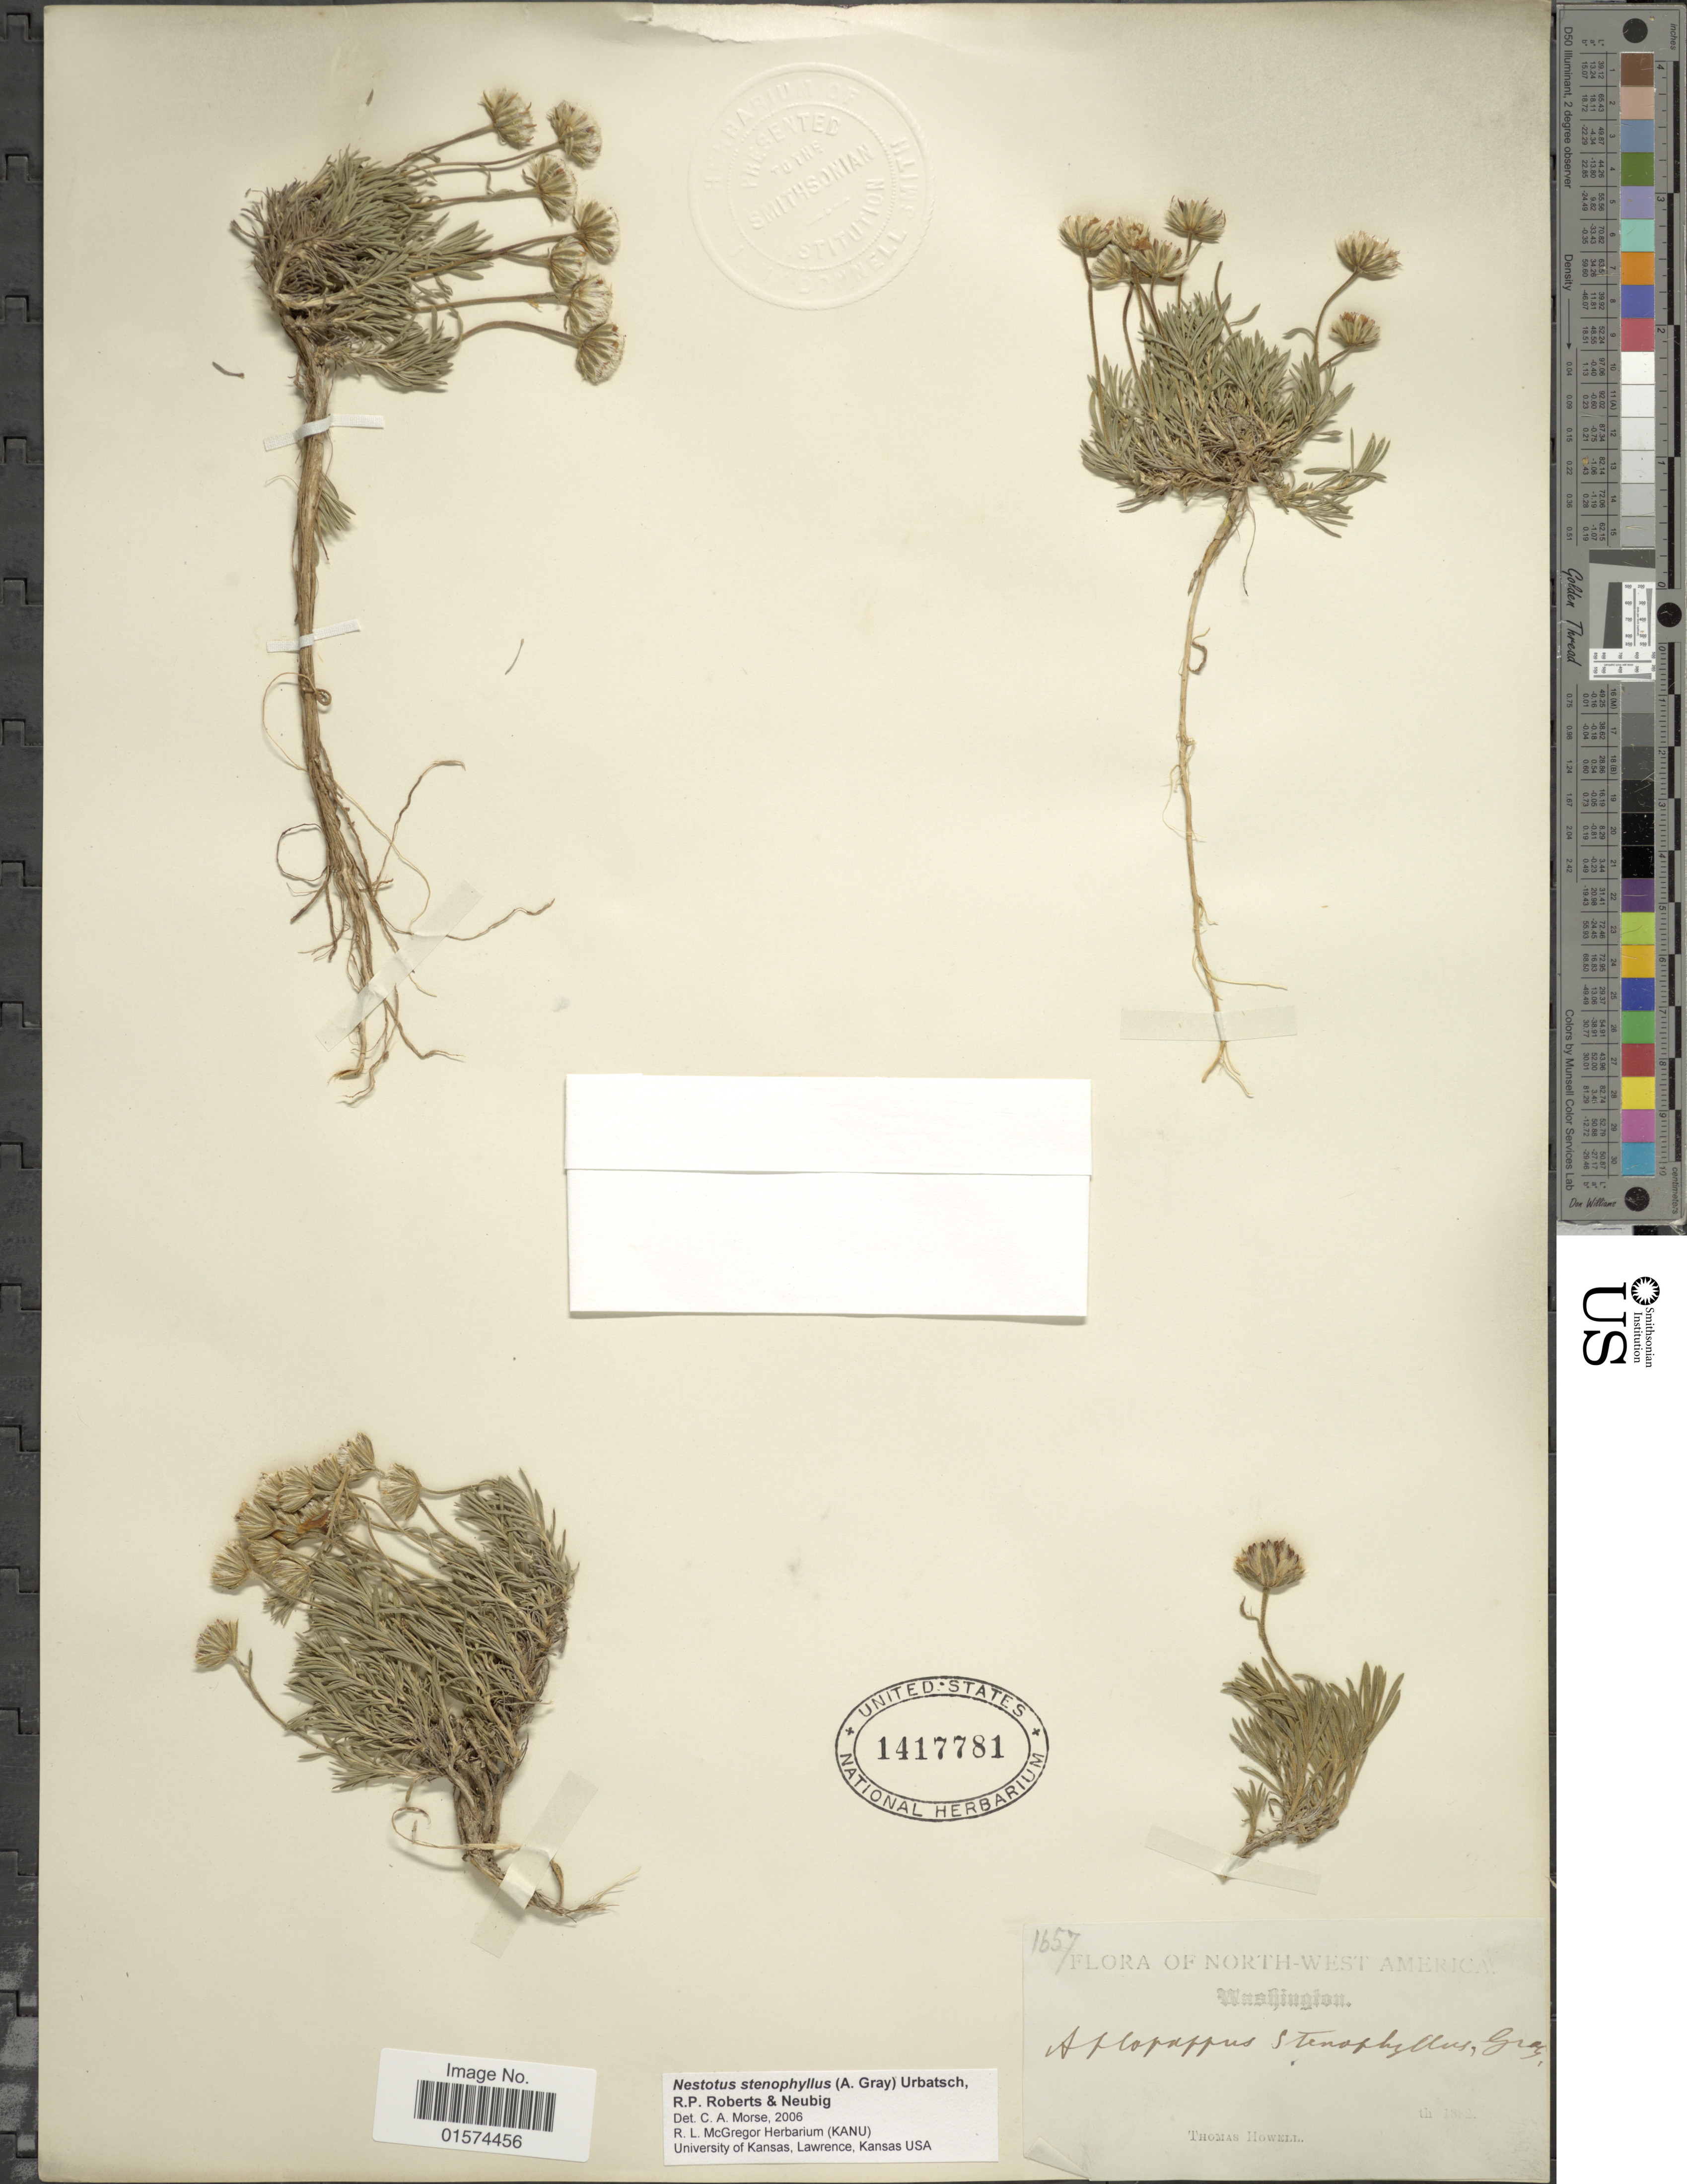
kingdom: Plantae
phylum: Tracheophyta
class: Magnoliopsida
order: Asterales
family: Asteraceae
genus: Nestotus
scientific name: Nestotus stenophyllus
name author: (A. Gray) R.P.Roberts et al.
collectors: T. Howell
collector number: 1657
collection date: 1882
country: United States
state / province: Washington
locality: North-West America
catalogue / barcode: US 1417781